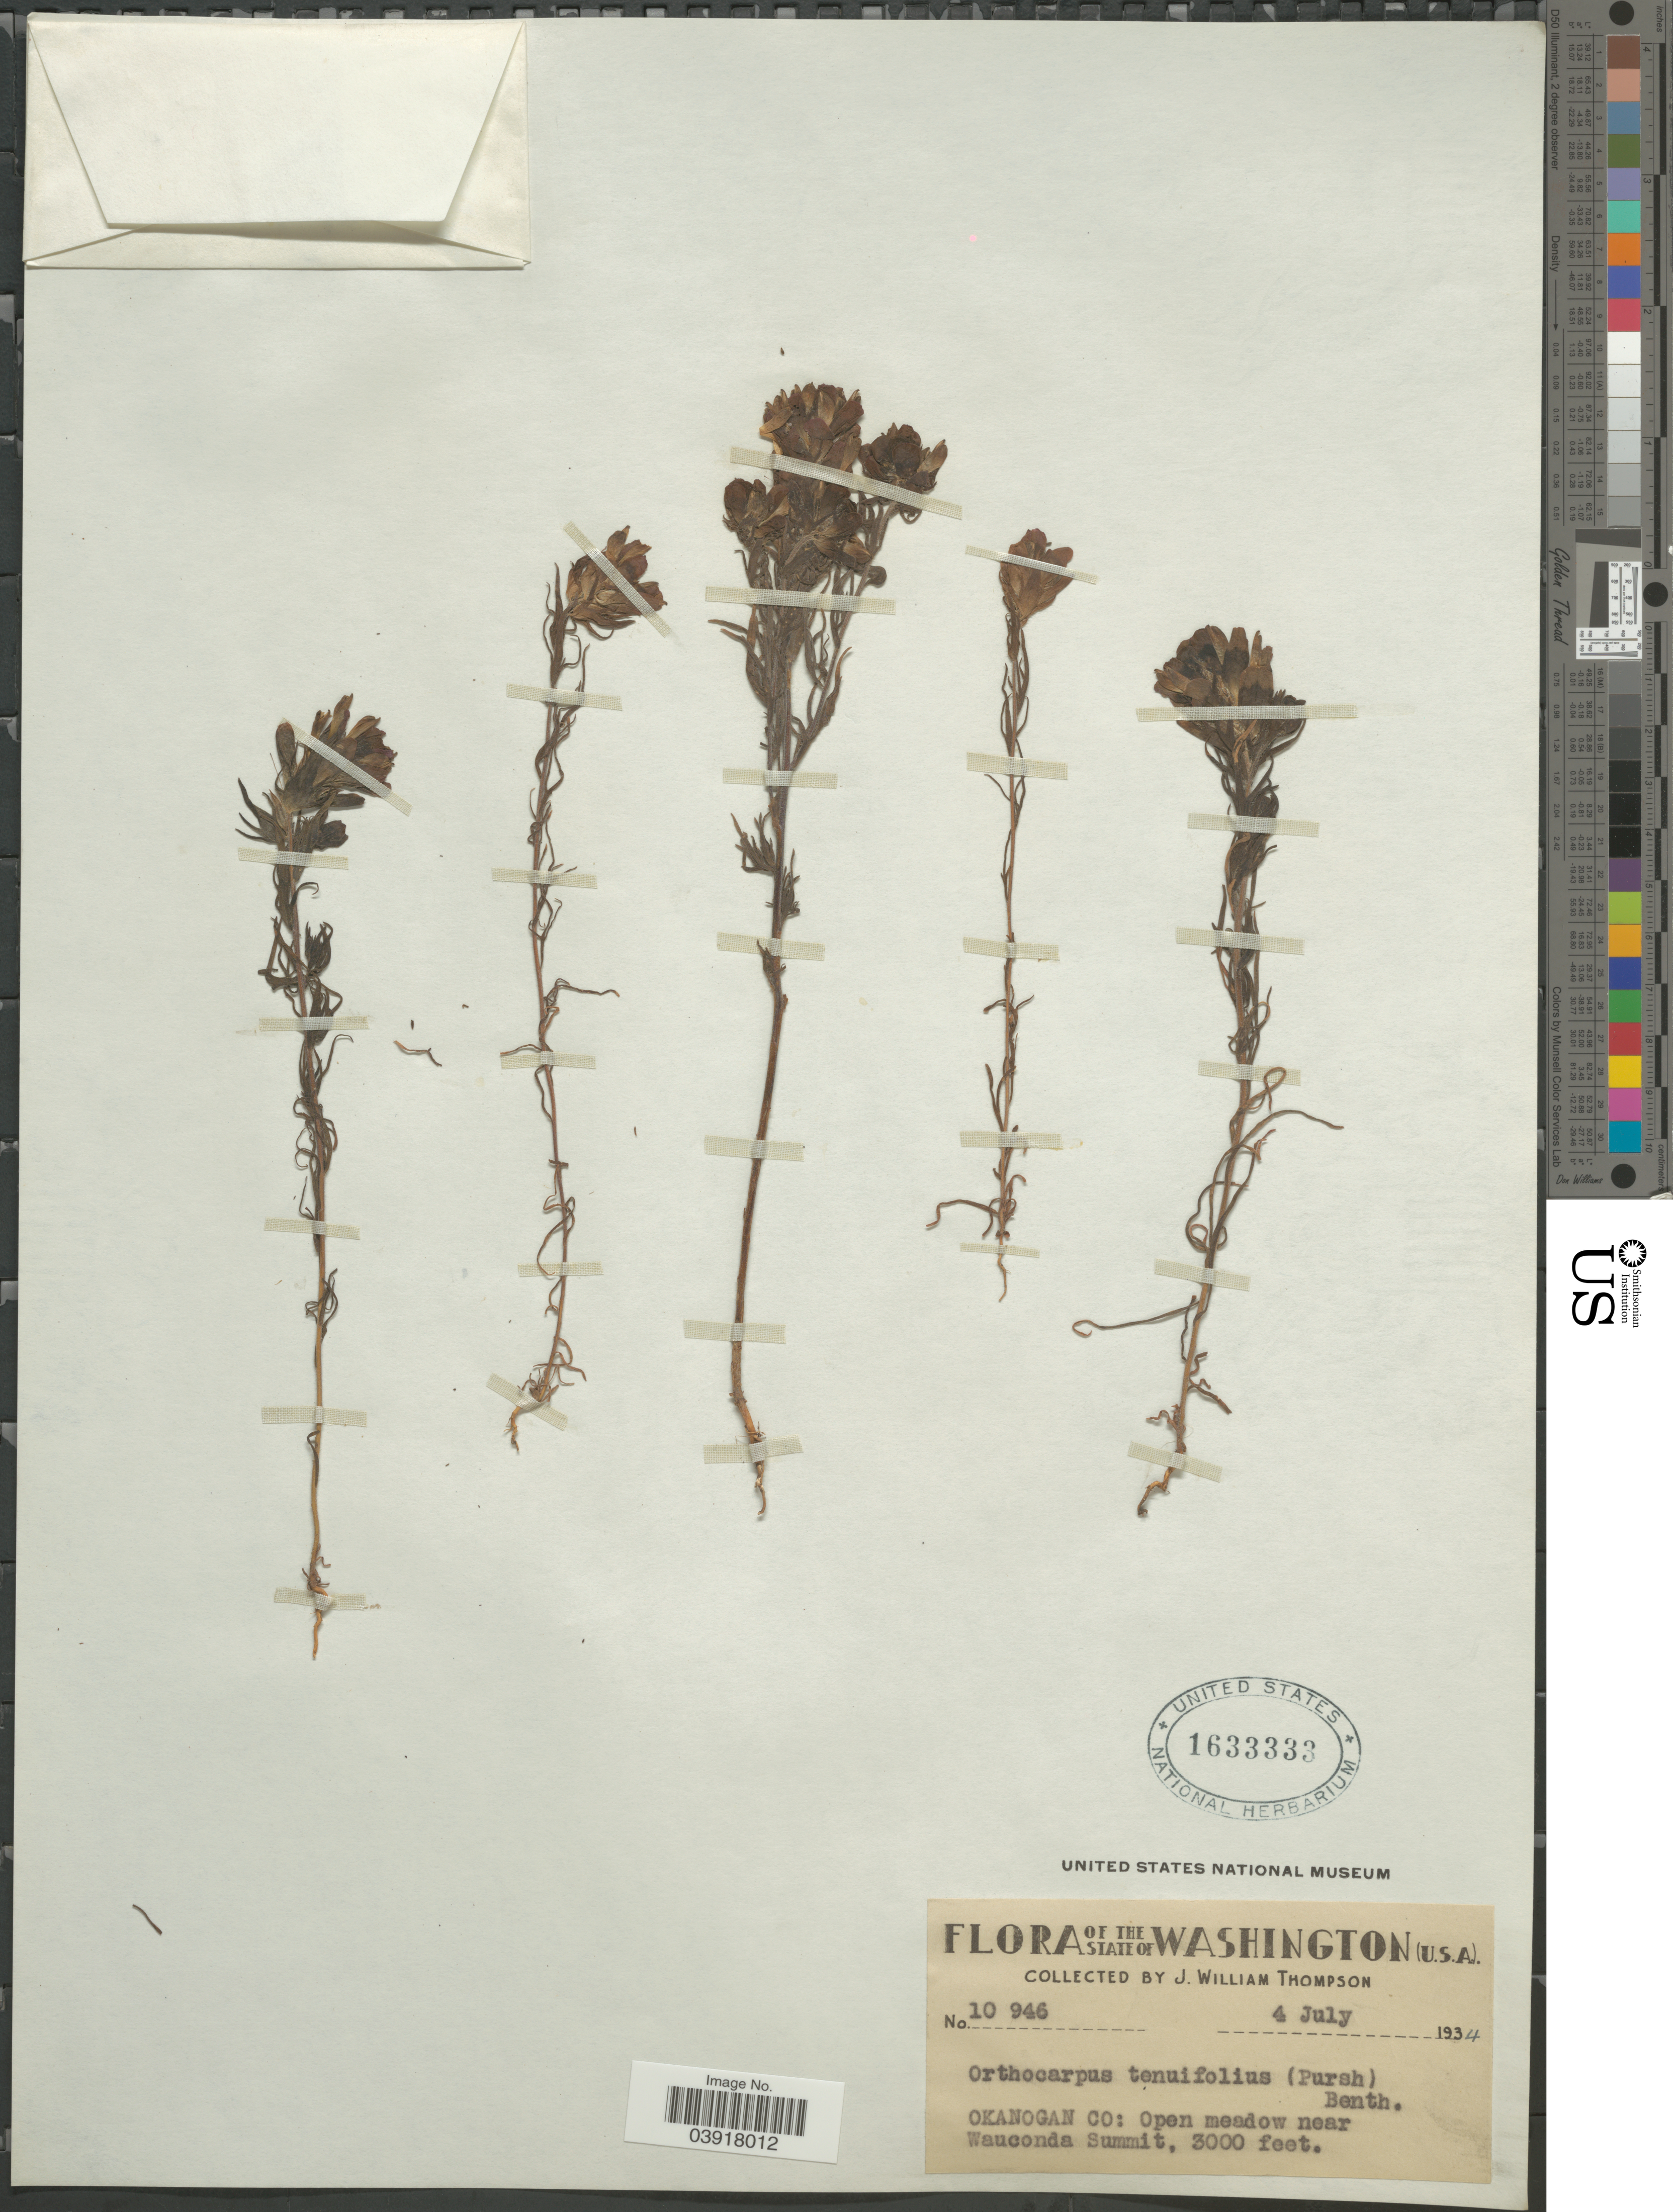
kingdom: Plantae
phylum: Tracheophyta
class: Magnoliopsida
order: Lamiales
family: Orobanchaceae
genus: Orthocarpus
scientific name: Orthocarpus tenuifolius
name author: (Pursh) Benth.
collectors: J. W. Thompson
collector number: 10946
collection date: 1934-07-04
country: United States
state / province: Washington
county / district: Okanogan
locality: Okanogan Co: Open meadow near Wauconda Summit.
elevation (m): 914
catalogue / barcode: US 1633333